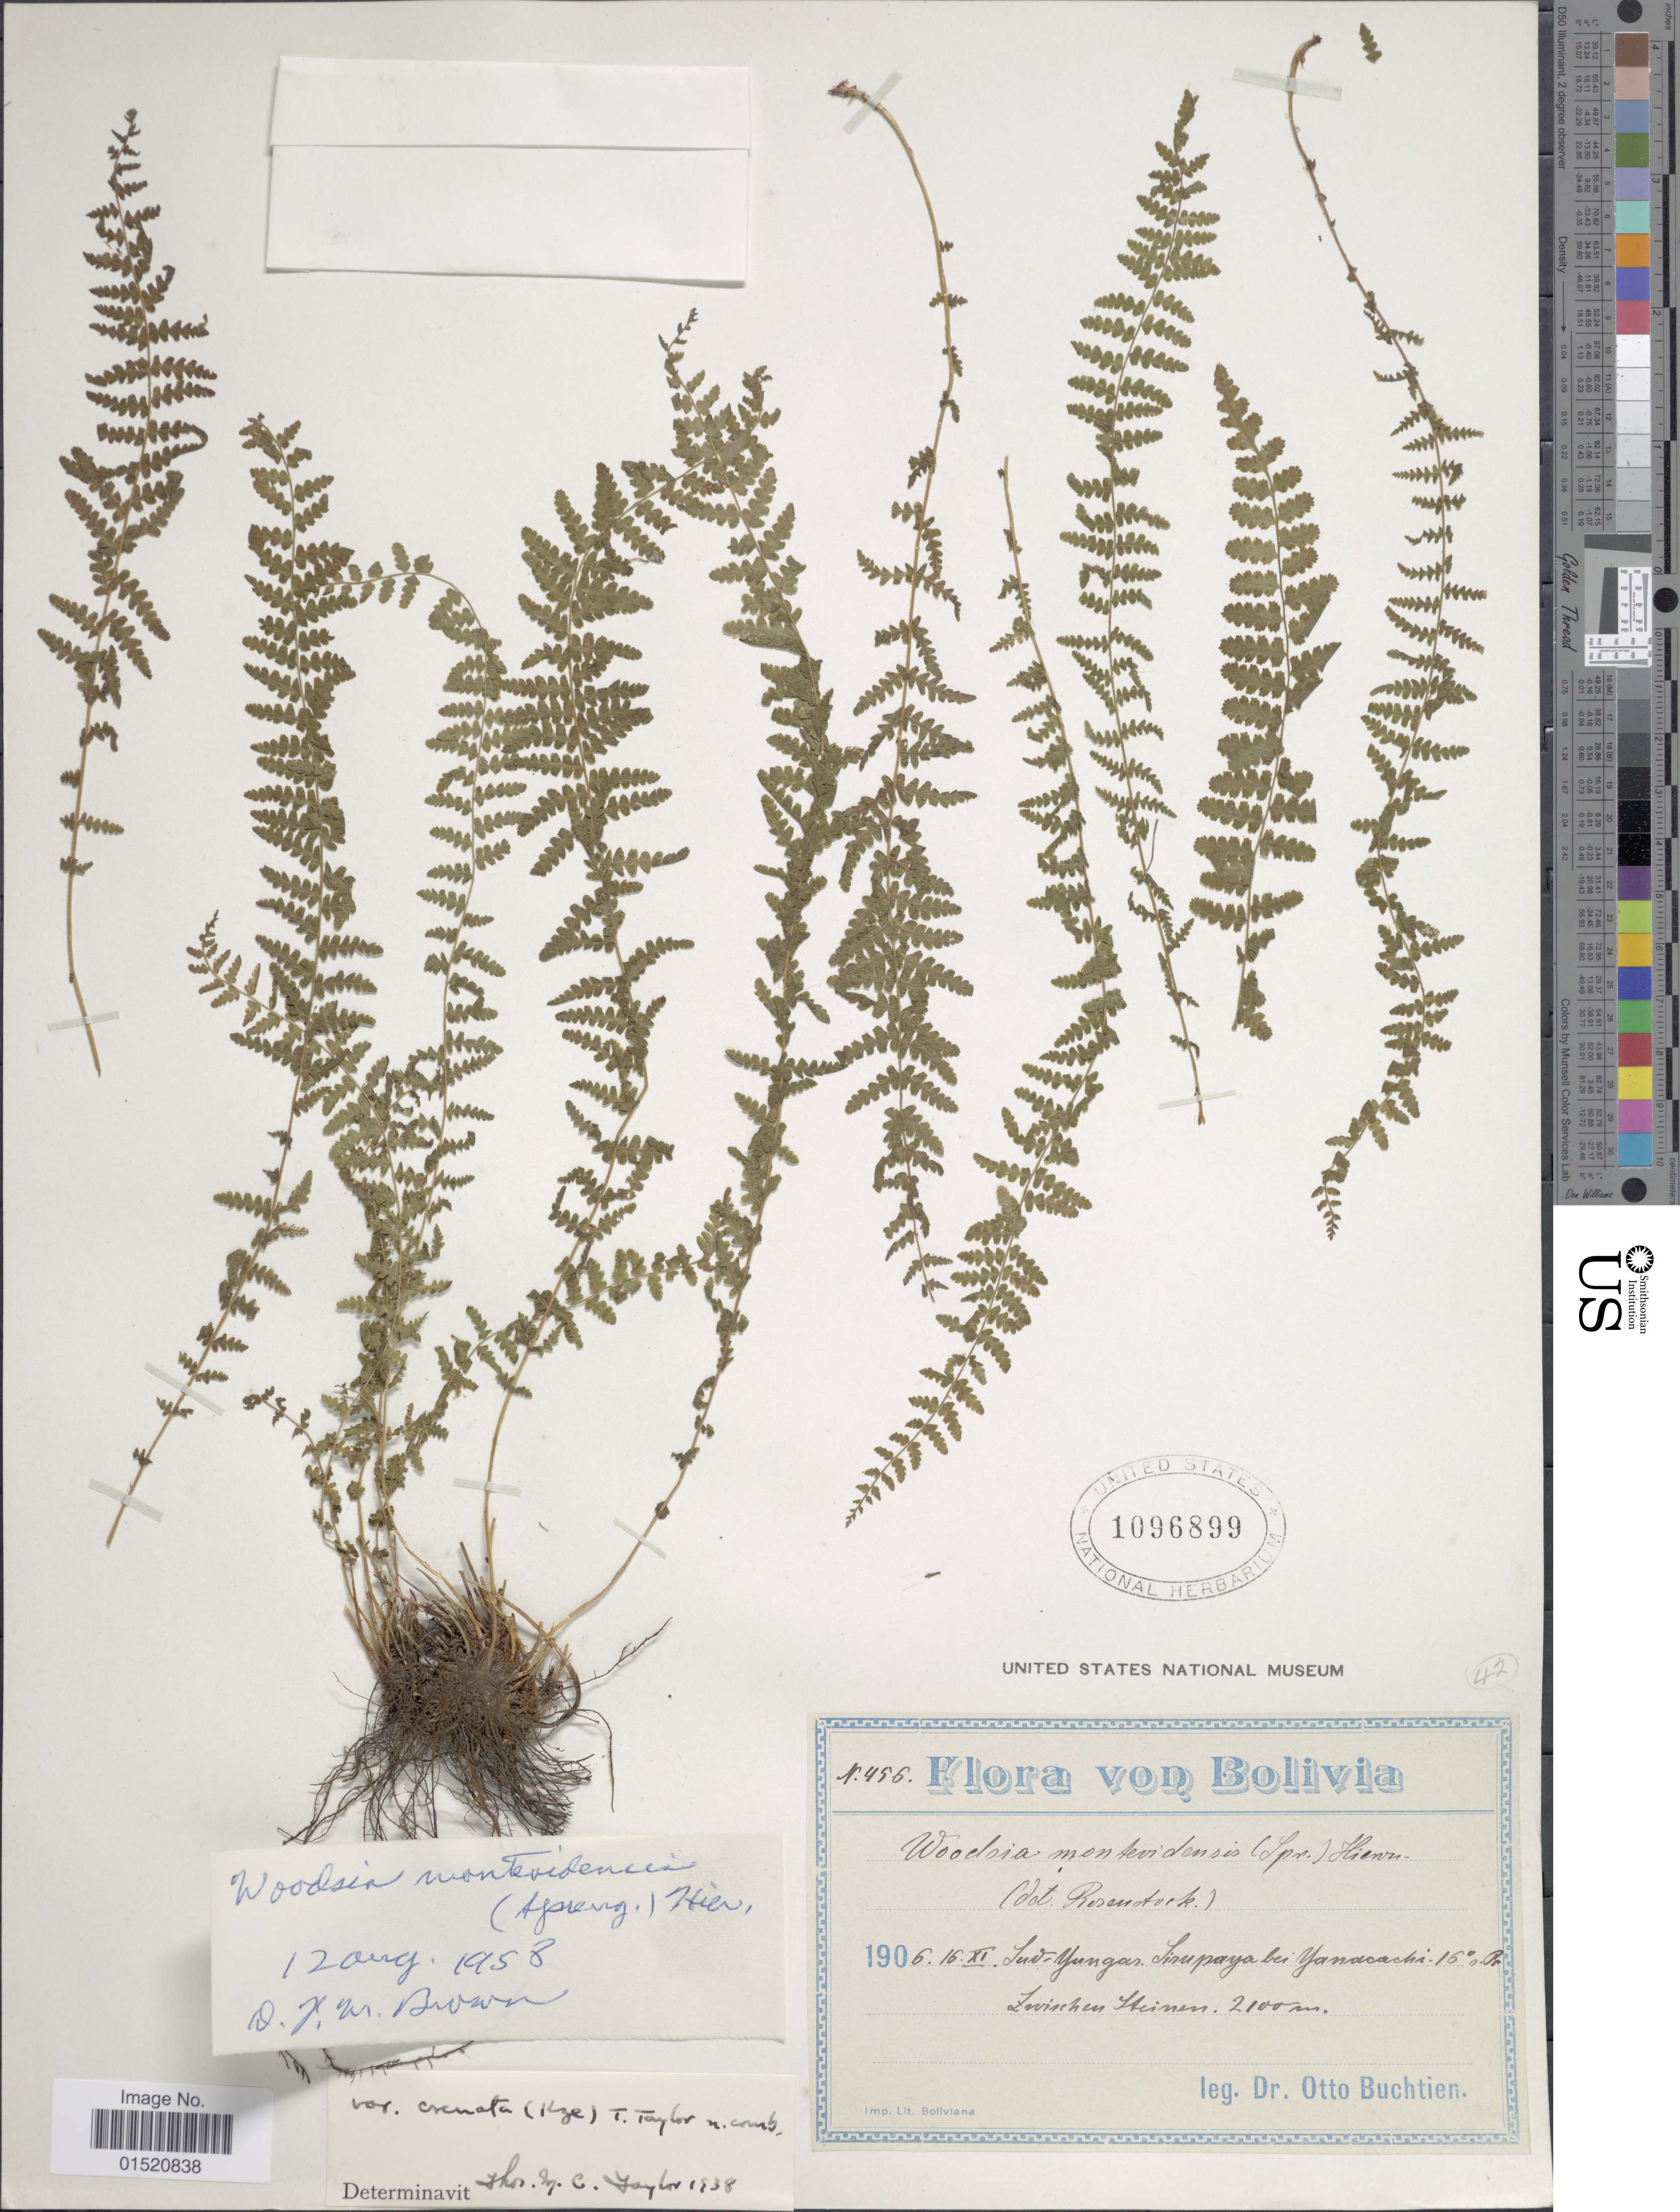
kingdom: Plantae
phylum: Tracheophyta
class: Polypodiopsida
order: Polypodiales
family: Woodsiaceae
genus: Woodsia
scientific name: Woodsia montevidensis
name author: (Spreng.) Hieron.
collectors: O. Buchtien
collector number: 456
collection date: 1906-11-16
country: Bolivia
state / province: La Paz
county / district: Sud Yungas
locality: Sirupaya bei Yanacachi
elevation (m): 2100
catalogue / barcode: US 1096899